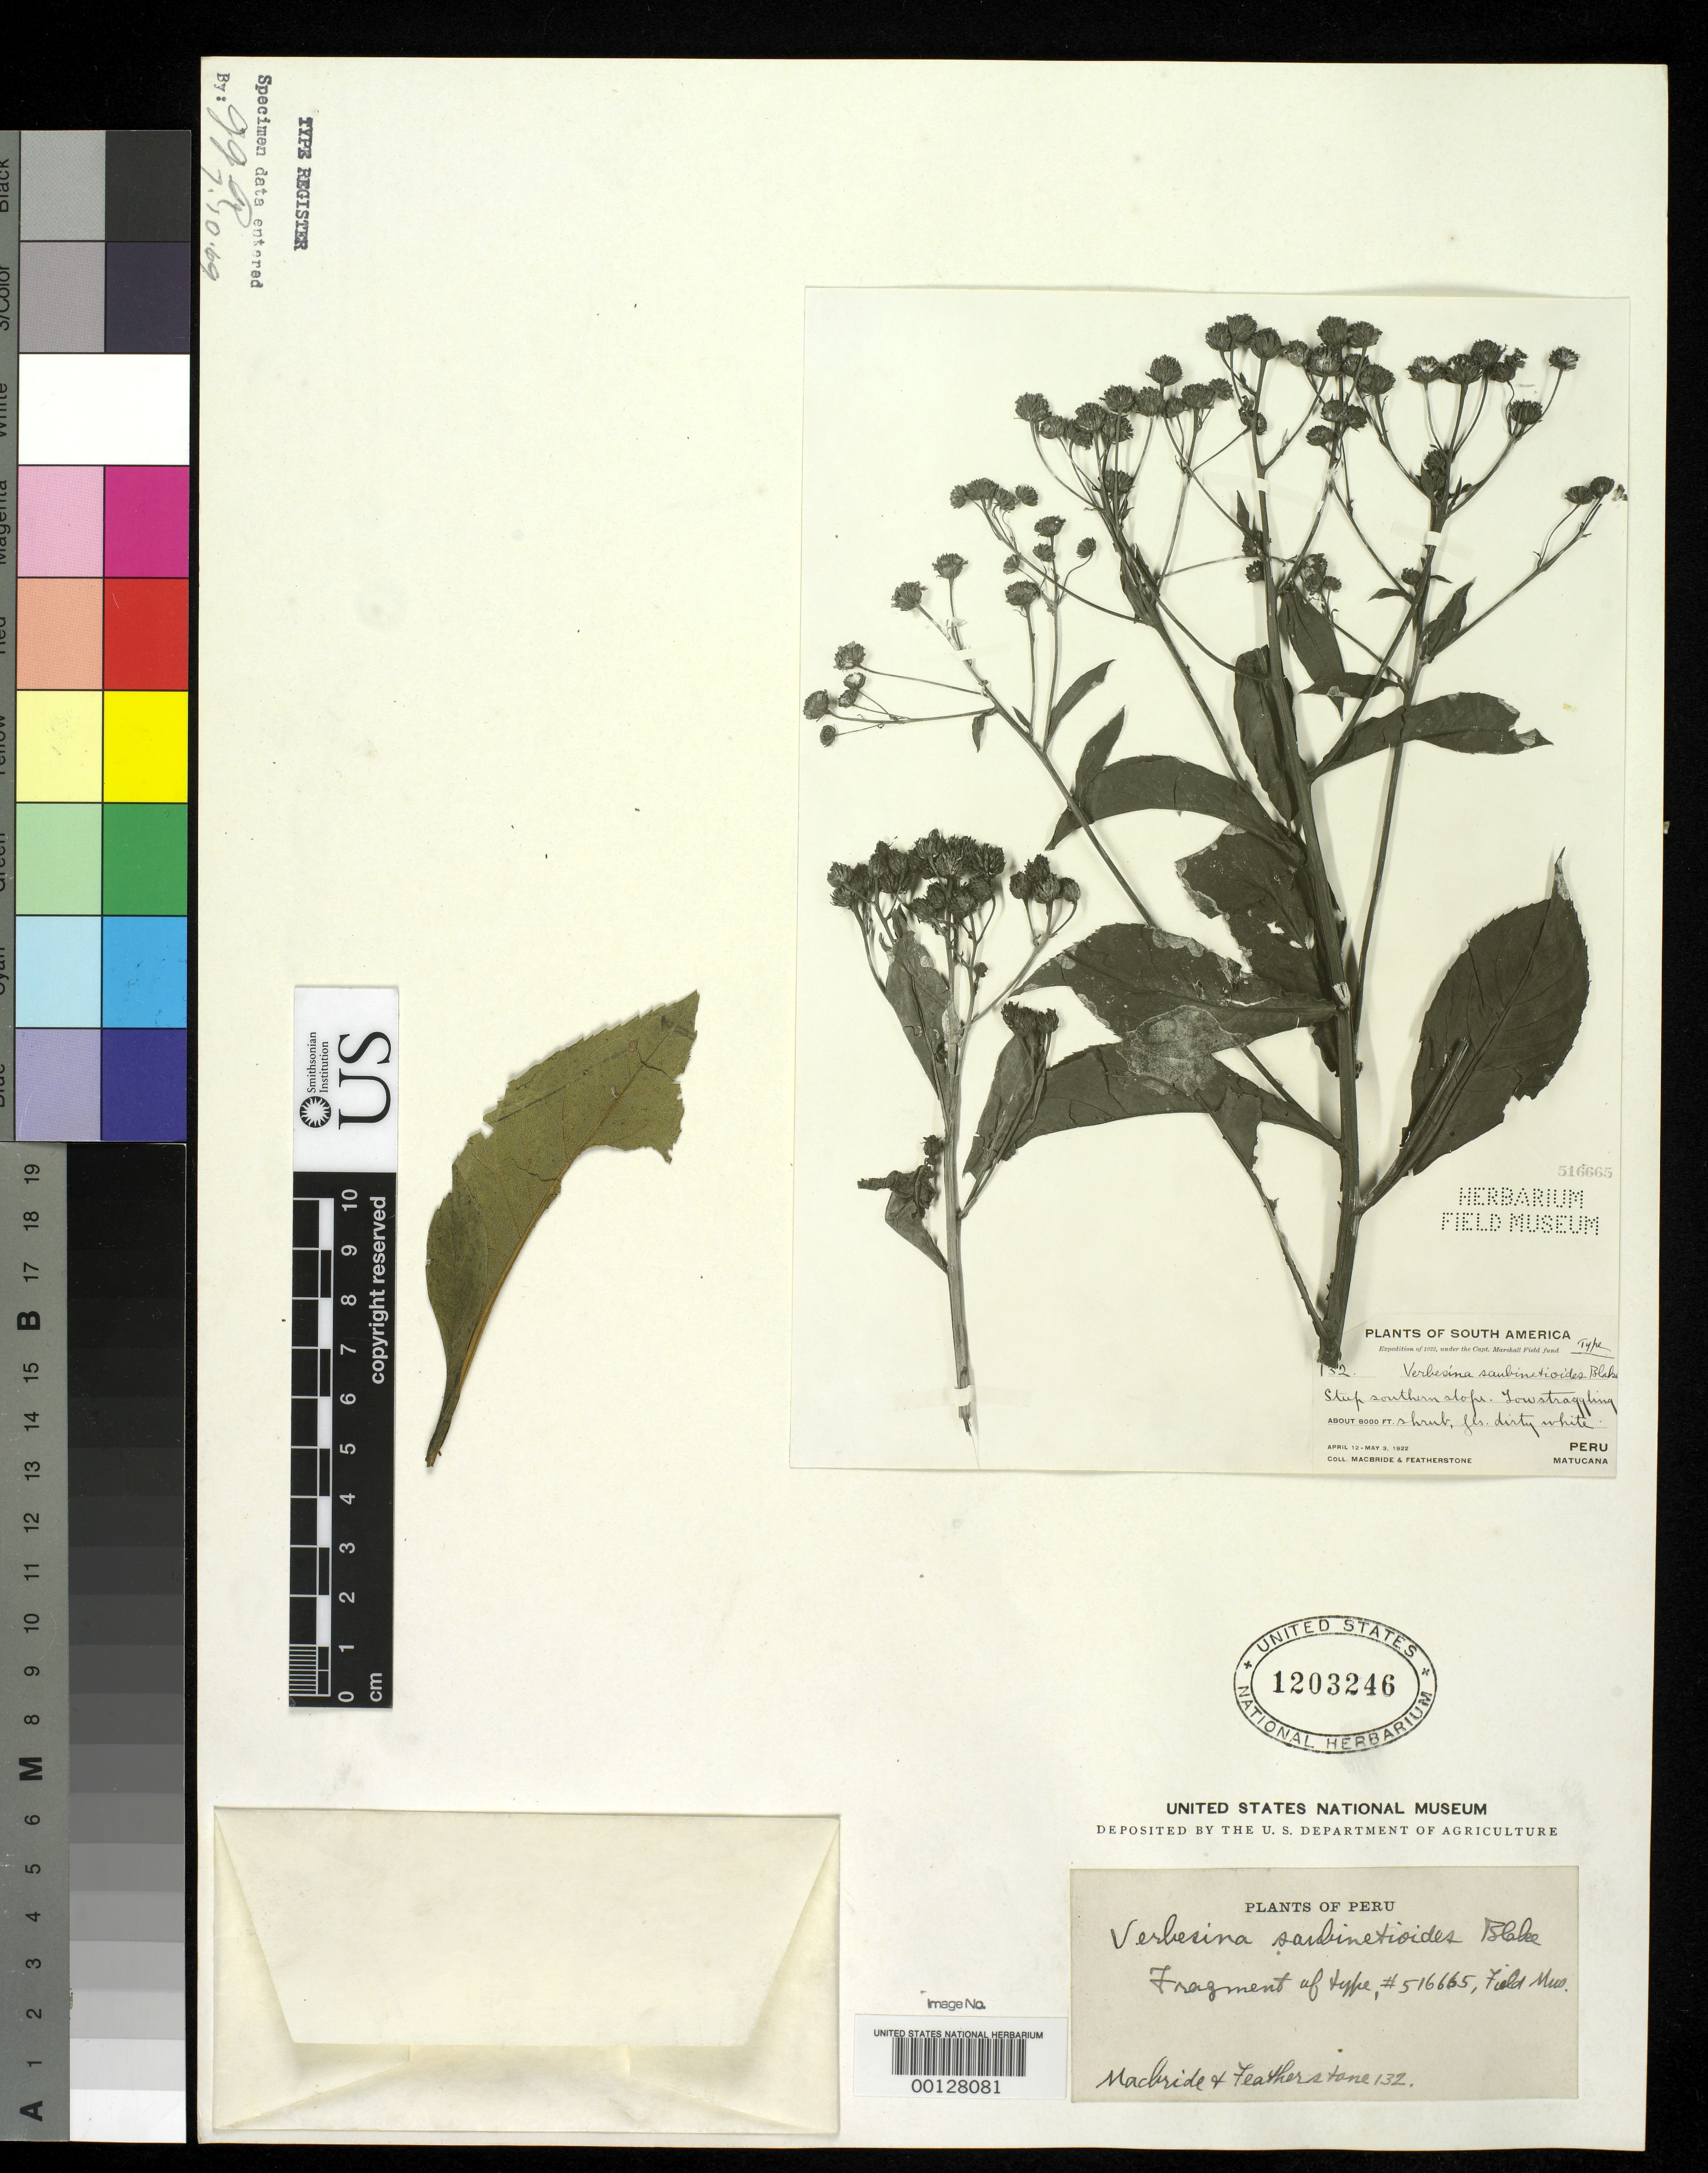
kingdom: Plantae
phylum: Tracheophyta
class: Magnoliopsida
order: Asterales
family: Asteraceae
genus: Verbesina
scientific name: Verbesina saubinetioides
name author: S.F. Blake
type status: Type Fragment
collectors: J. F. Macbride & W. Featherstone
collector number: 132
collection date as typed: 12 Apr 1922 to 03 May 1922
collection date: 1922-04-12/1922-05-03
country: Peru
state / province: Lima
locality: Matucana, S slope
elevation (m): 2440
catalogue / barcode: US 1203246